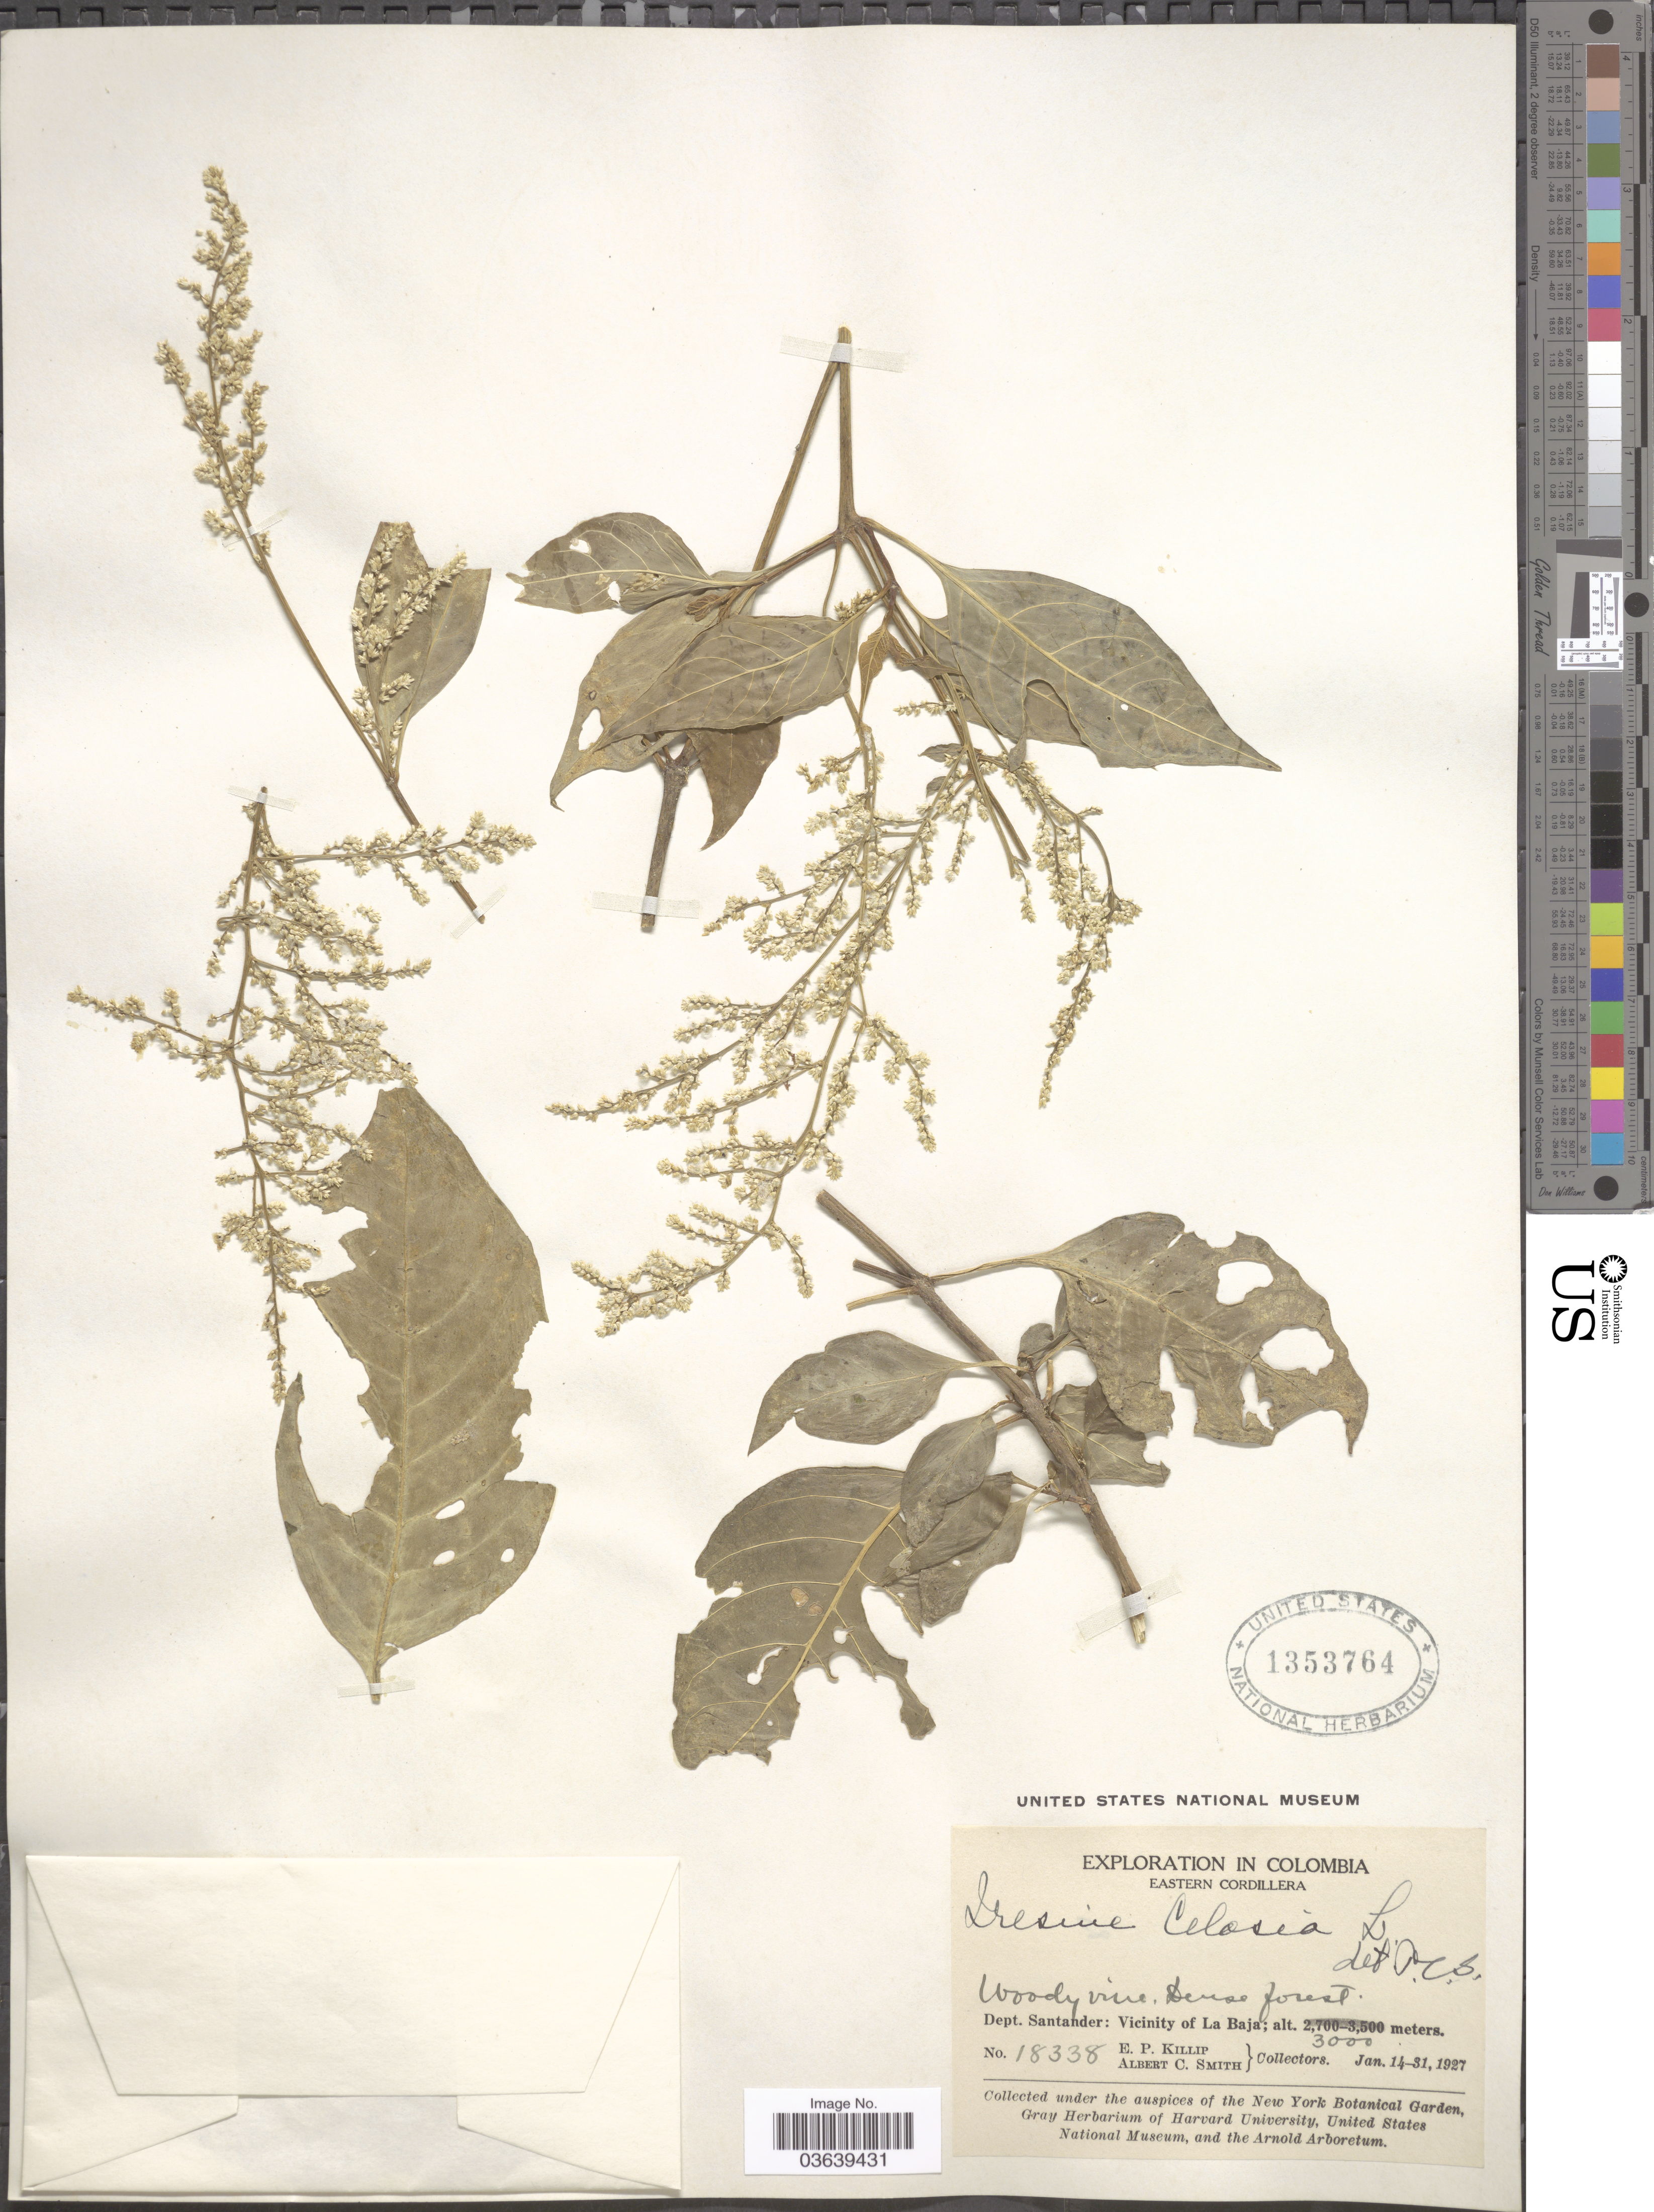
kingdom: Plantae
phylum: Tracheophyta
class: Magnoliopsida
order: Caryophyllales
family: Amaranthaceae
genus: Iresine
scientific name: Iresine celosia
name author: L.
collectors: E. P. Killip & A. C. Smith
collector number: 18338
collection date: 1927-01-14/1927-01-31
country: Colombia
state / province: Santander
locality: Eastern Cordillera. Dept Santander: Vicinity of La Baja.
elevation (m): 3000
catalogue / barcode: US 1353764